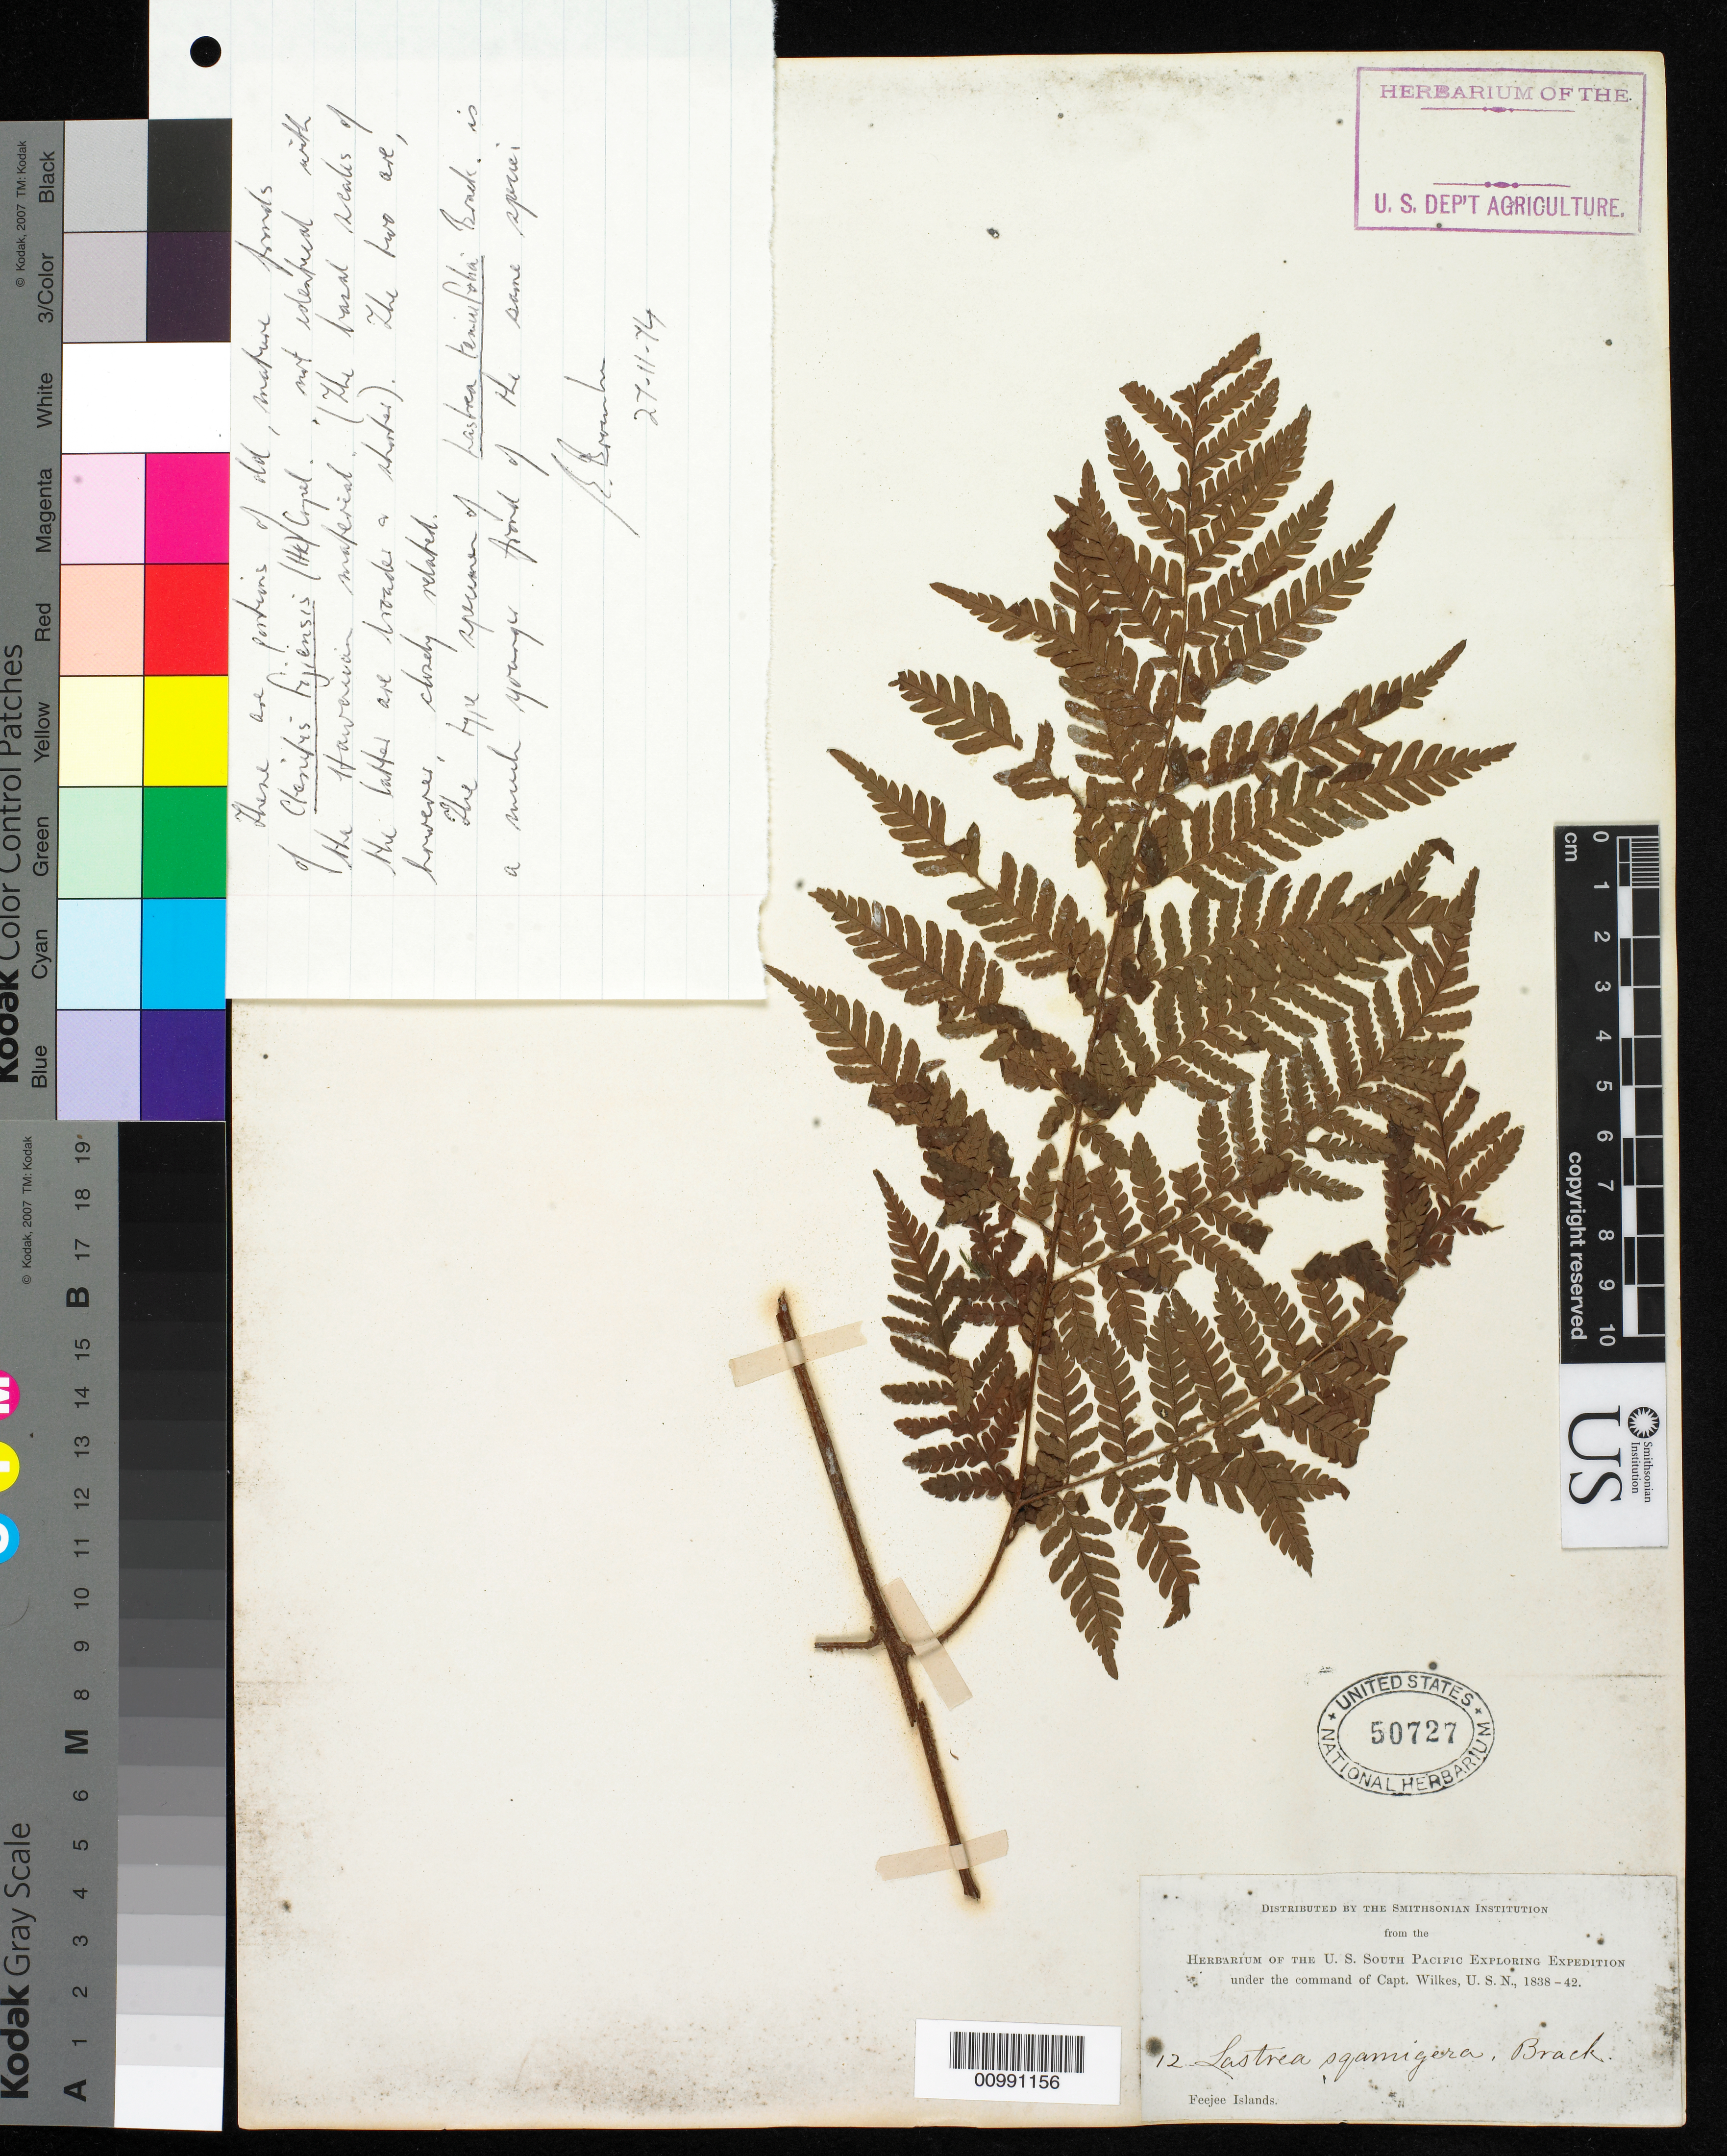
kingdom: Plantae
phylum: Tracheophyta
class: Polypodiopsida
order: Polypodiales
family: Dryopteridaceae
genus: Ctenitis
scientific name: Ctenitis subglandulosa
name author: (Hance) Ching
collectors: Wilkes Explor. Exped.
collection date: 1838/1842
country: Fiji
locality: Feejee Islands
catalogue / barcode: US 50727